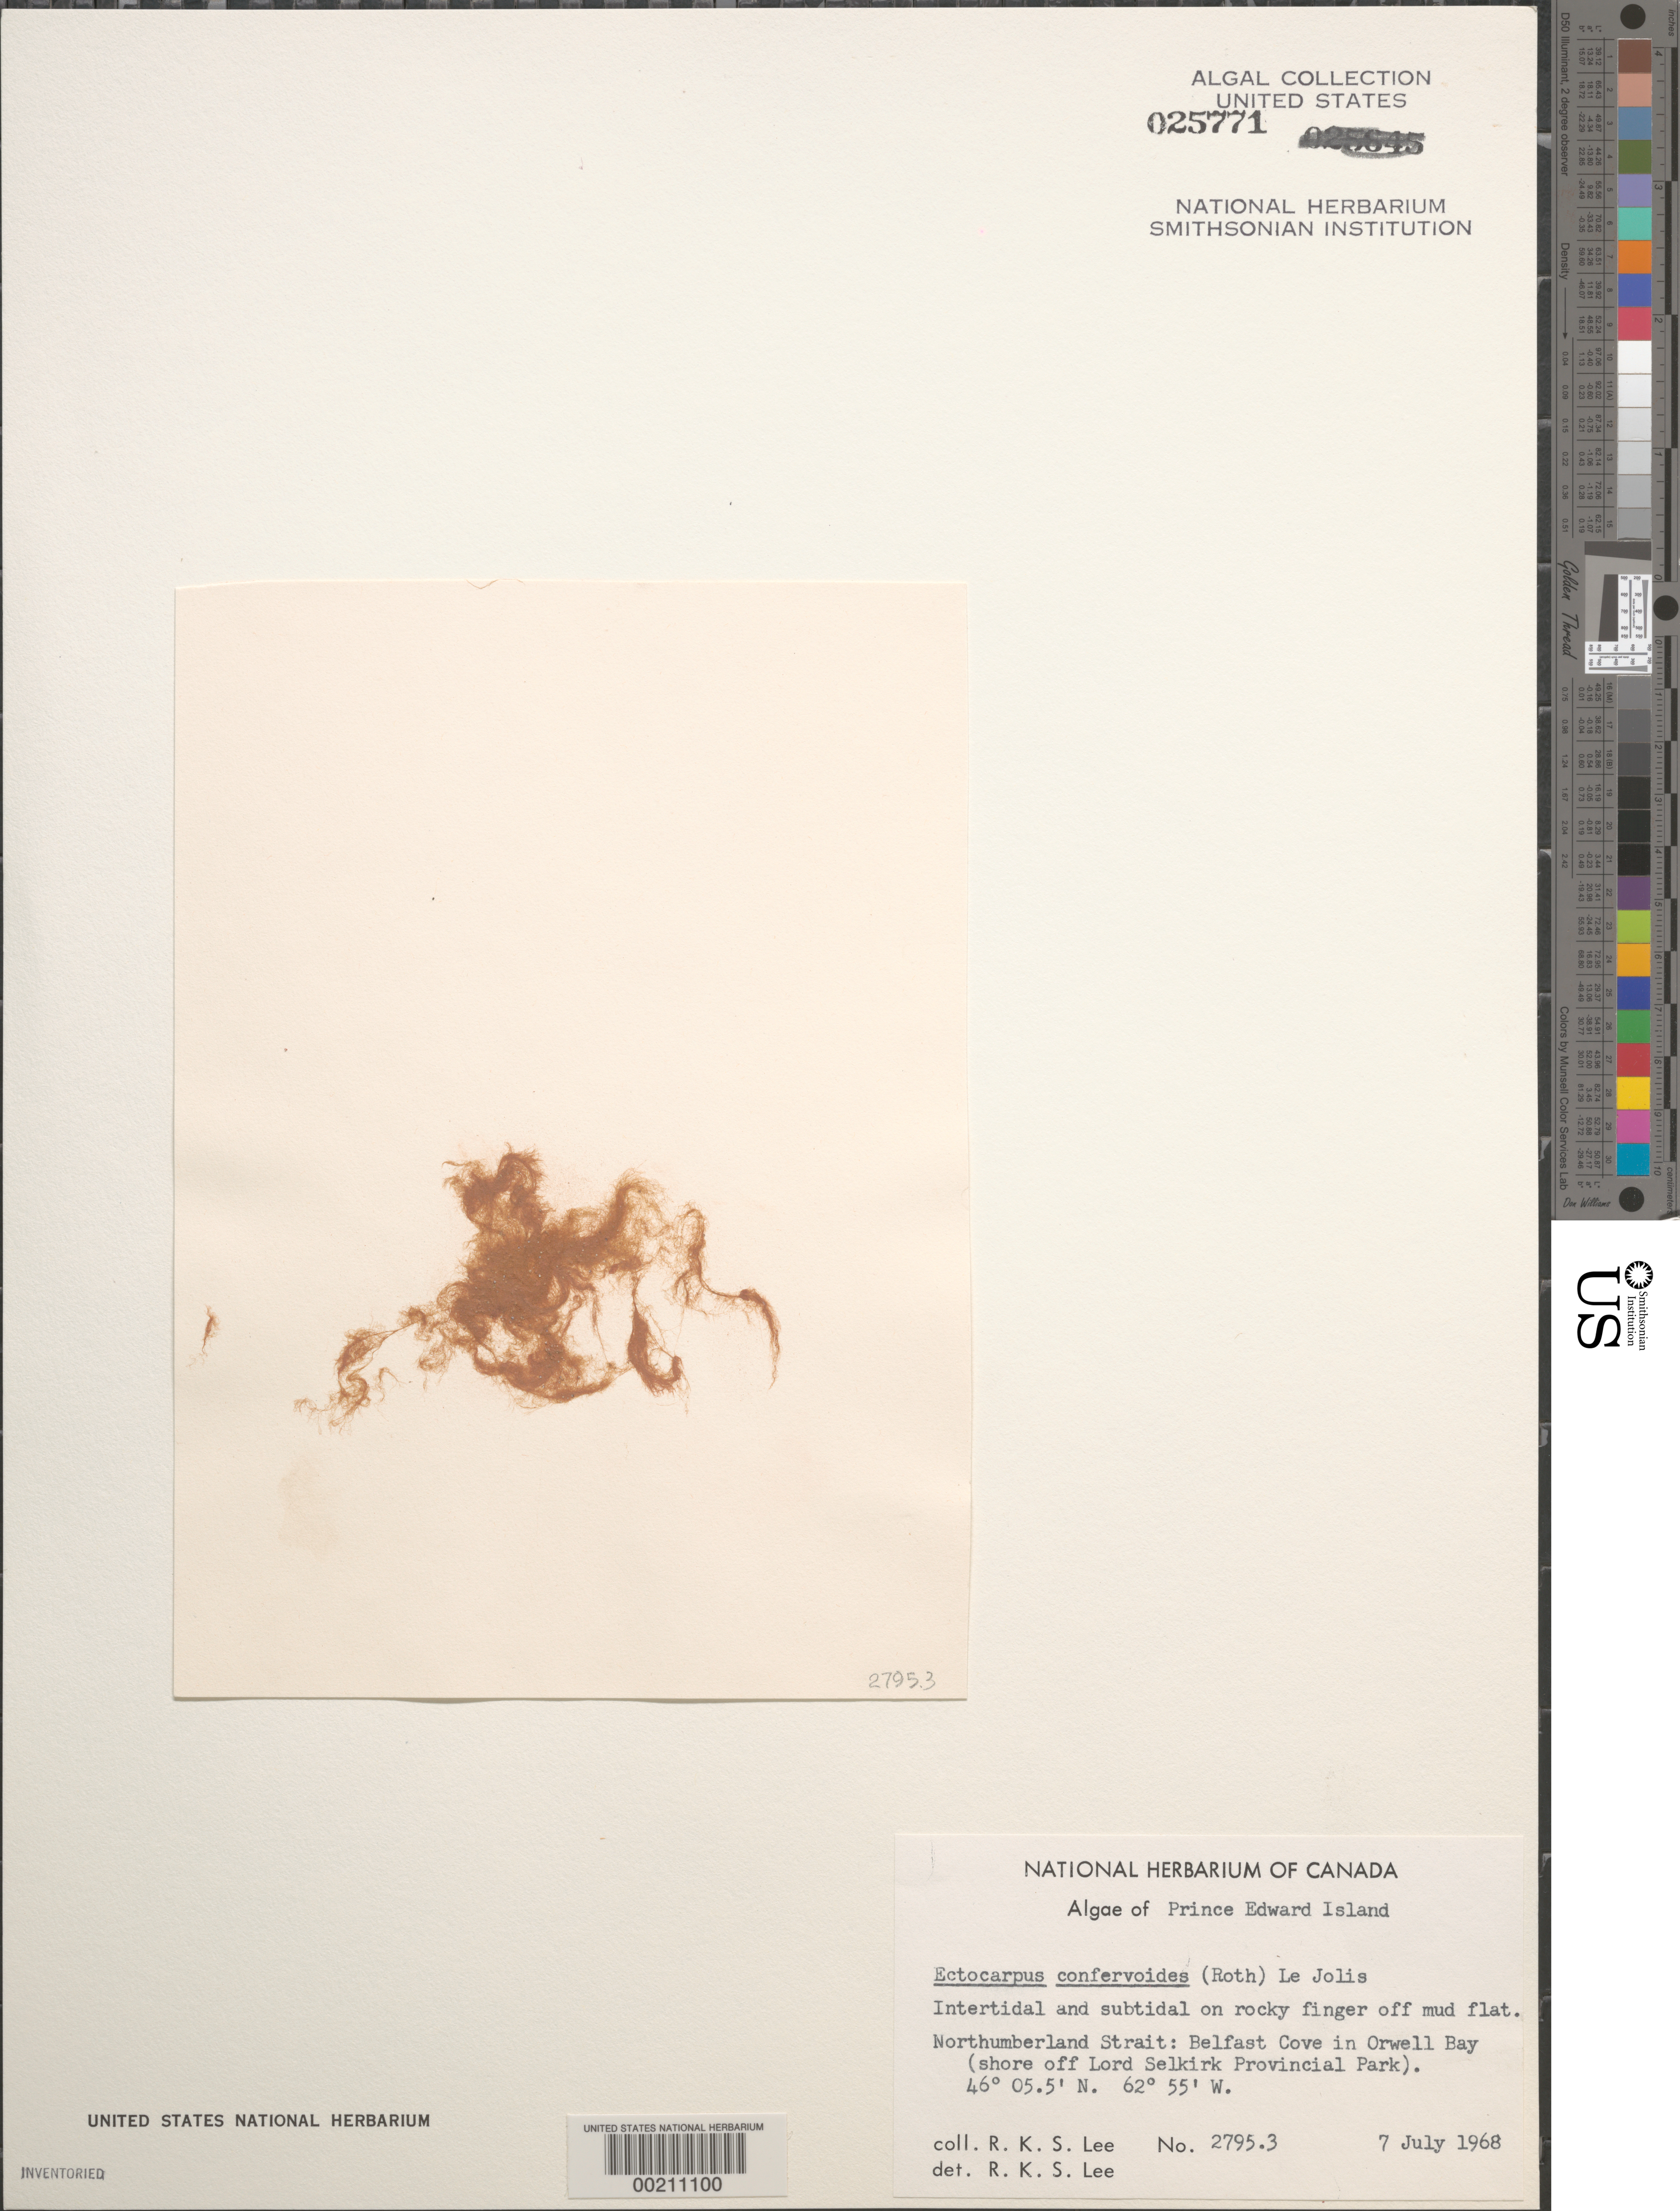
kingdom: Chromista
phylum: Ochrophyta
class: Phaeophyceae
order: Ectocarpales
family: Ectocarpaceae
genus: Ectocarpus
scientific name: Ectocarpus siliculosus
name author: (Dillwyn) Lyngbye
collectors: R. Lee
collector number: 2795.3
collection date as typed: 07 Jul 1968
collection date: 1968-07-07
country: Canada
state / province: Prince Edward Island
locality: Belfast cove, orwell bay, off loed selkirk provincial park, northumberland strait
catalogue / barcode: US 25771